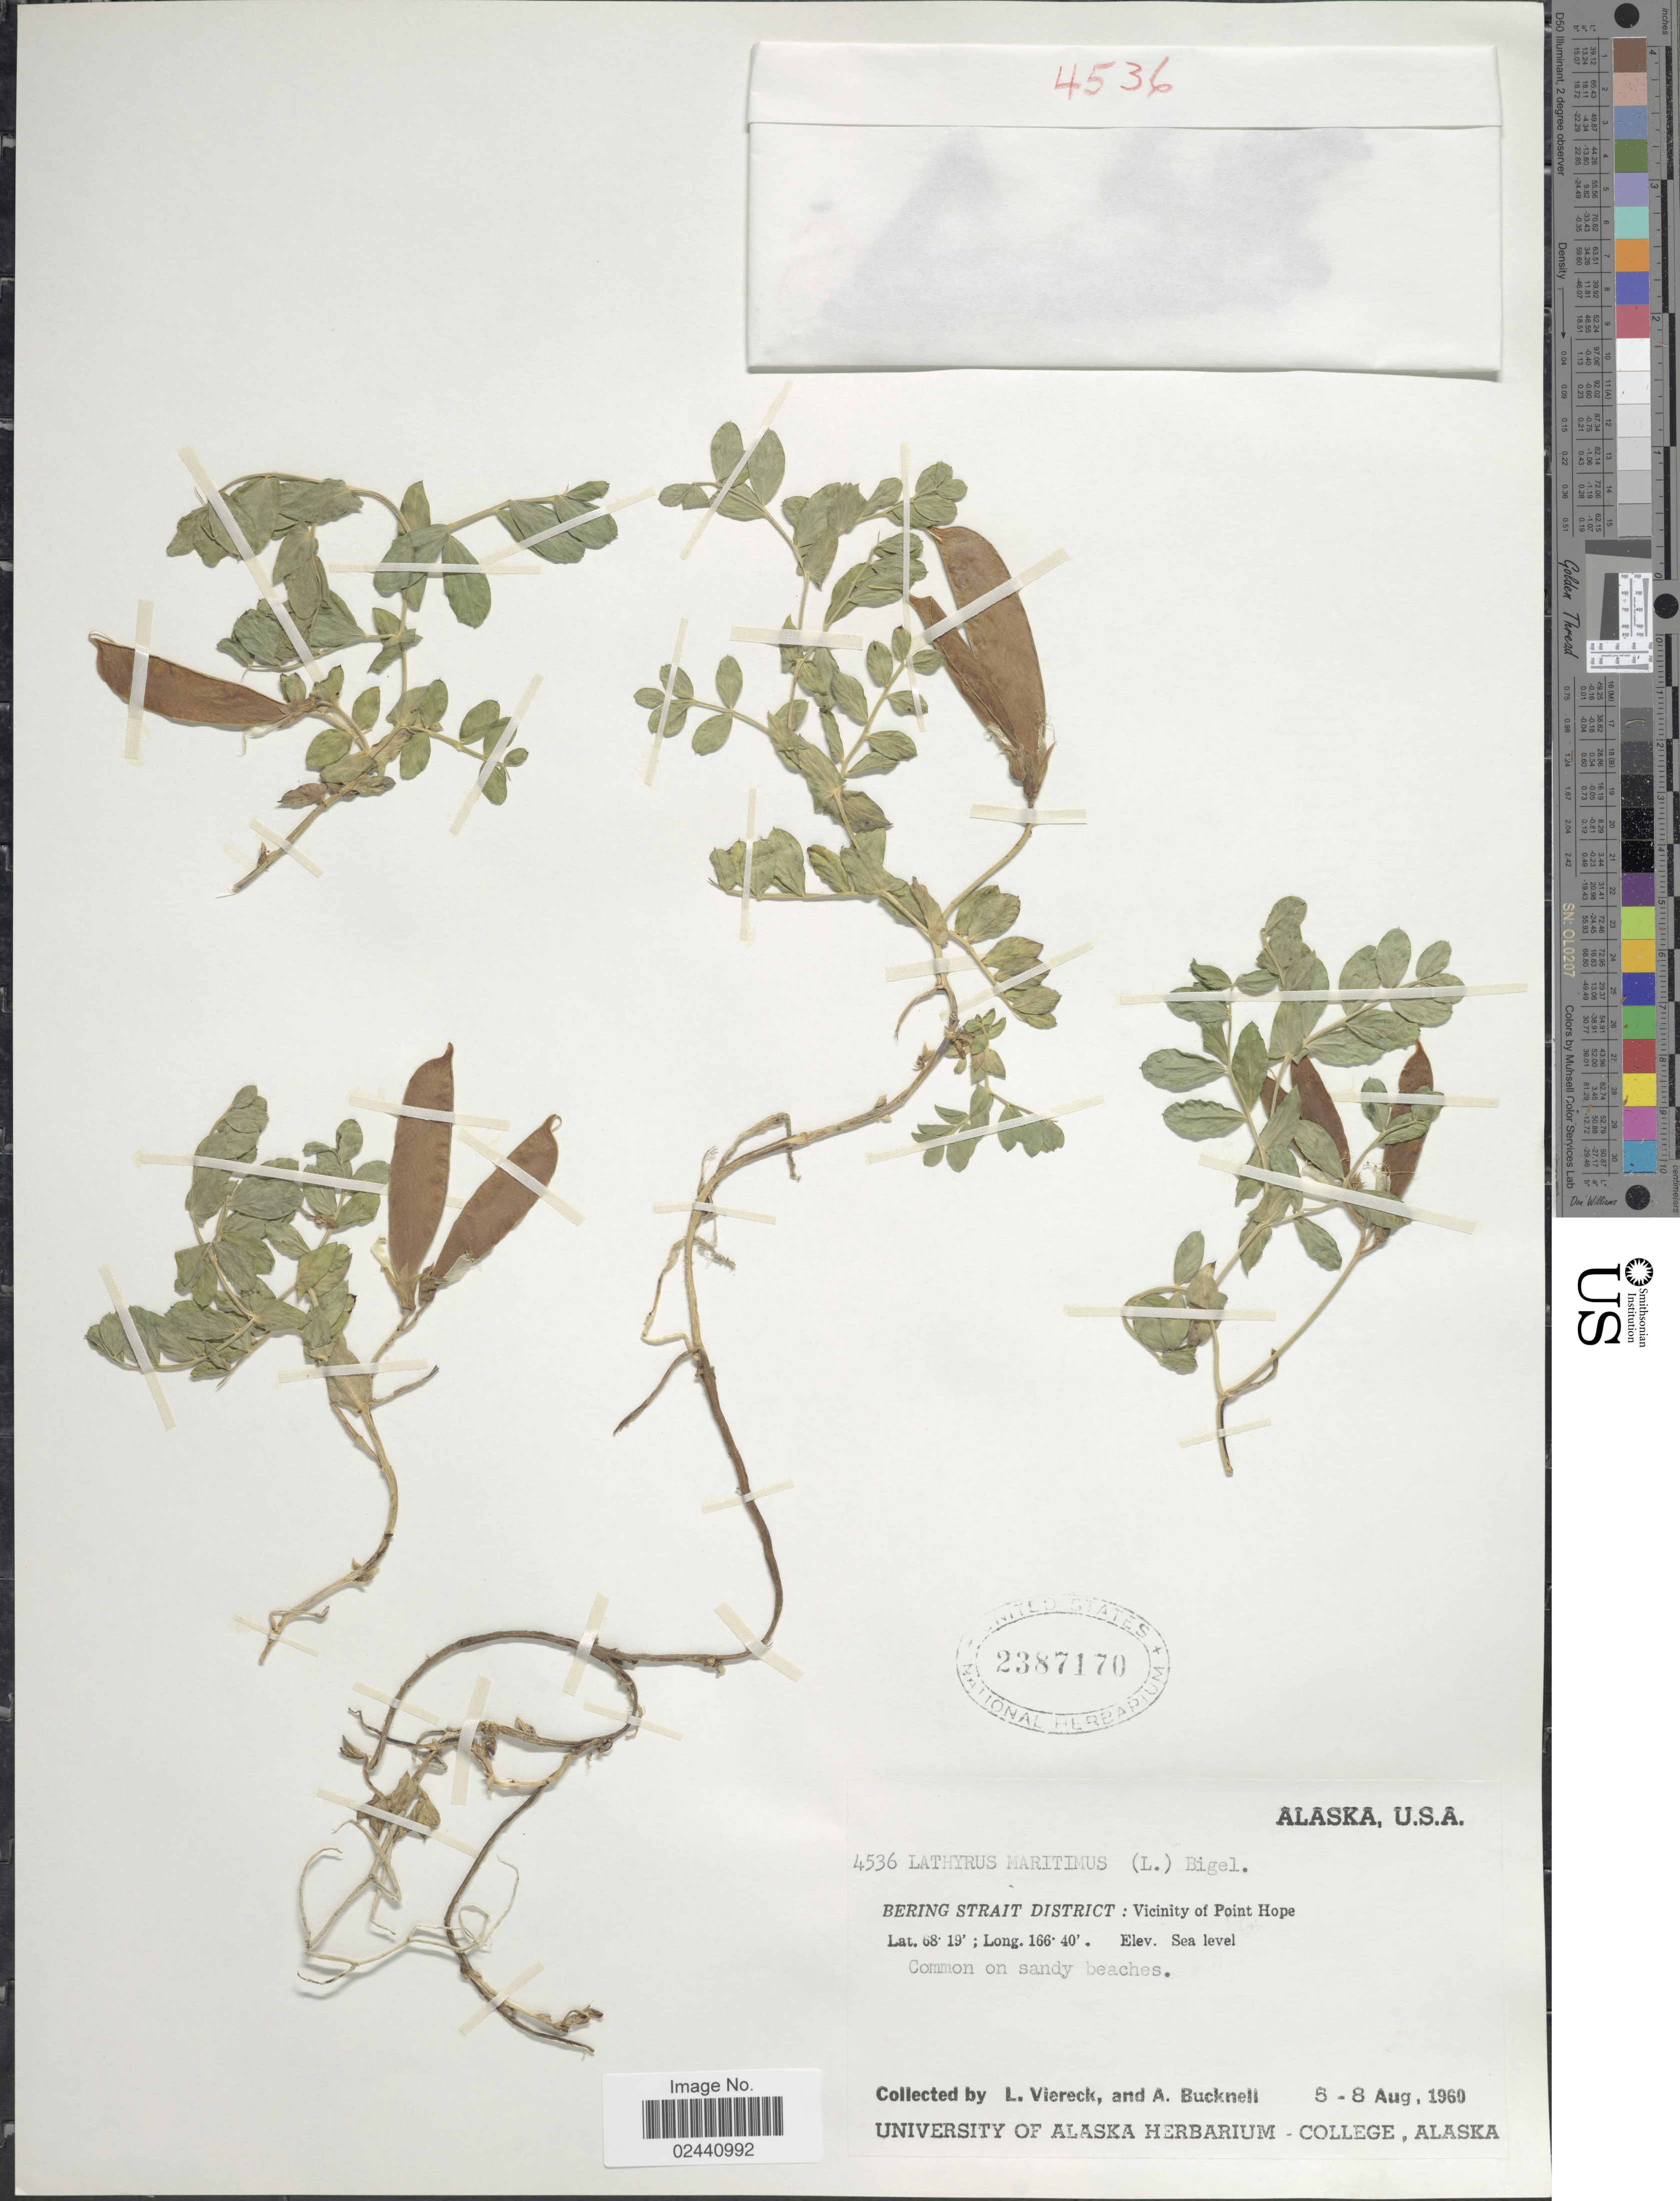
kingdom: Plantae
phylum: Tracheophyta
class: Magnoliopsida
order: Fabales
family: Fabaceae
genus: Lathyrus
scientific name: Lathyrus maritimus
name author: Torr.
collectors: L. Viereck & A. Bucknell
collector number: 4536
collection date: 1960-08-05/1960-08-08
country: United States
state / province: Alaska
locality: Bering Strait District: Vicinity of Point Hope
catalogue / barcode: US 2387170